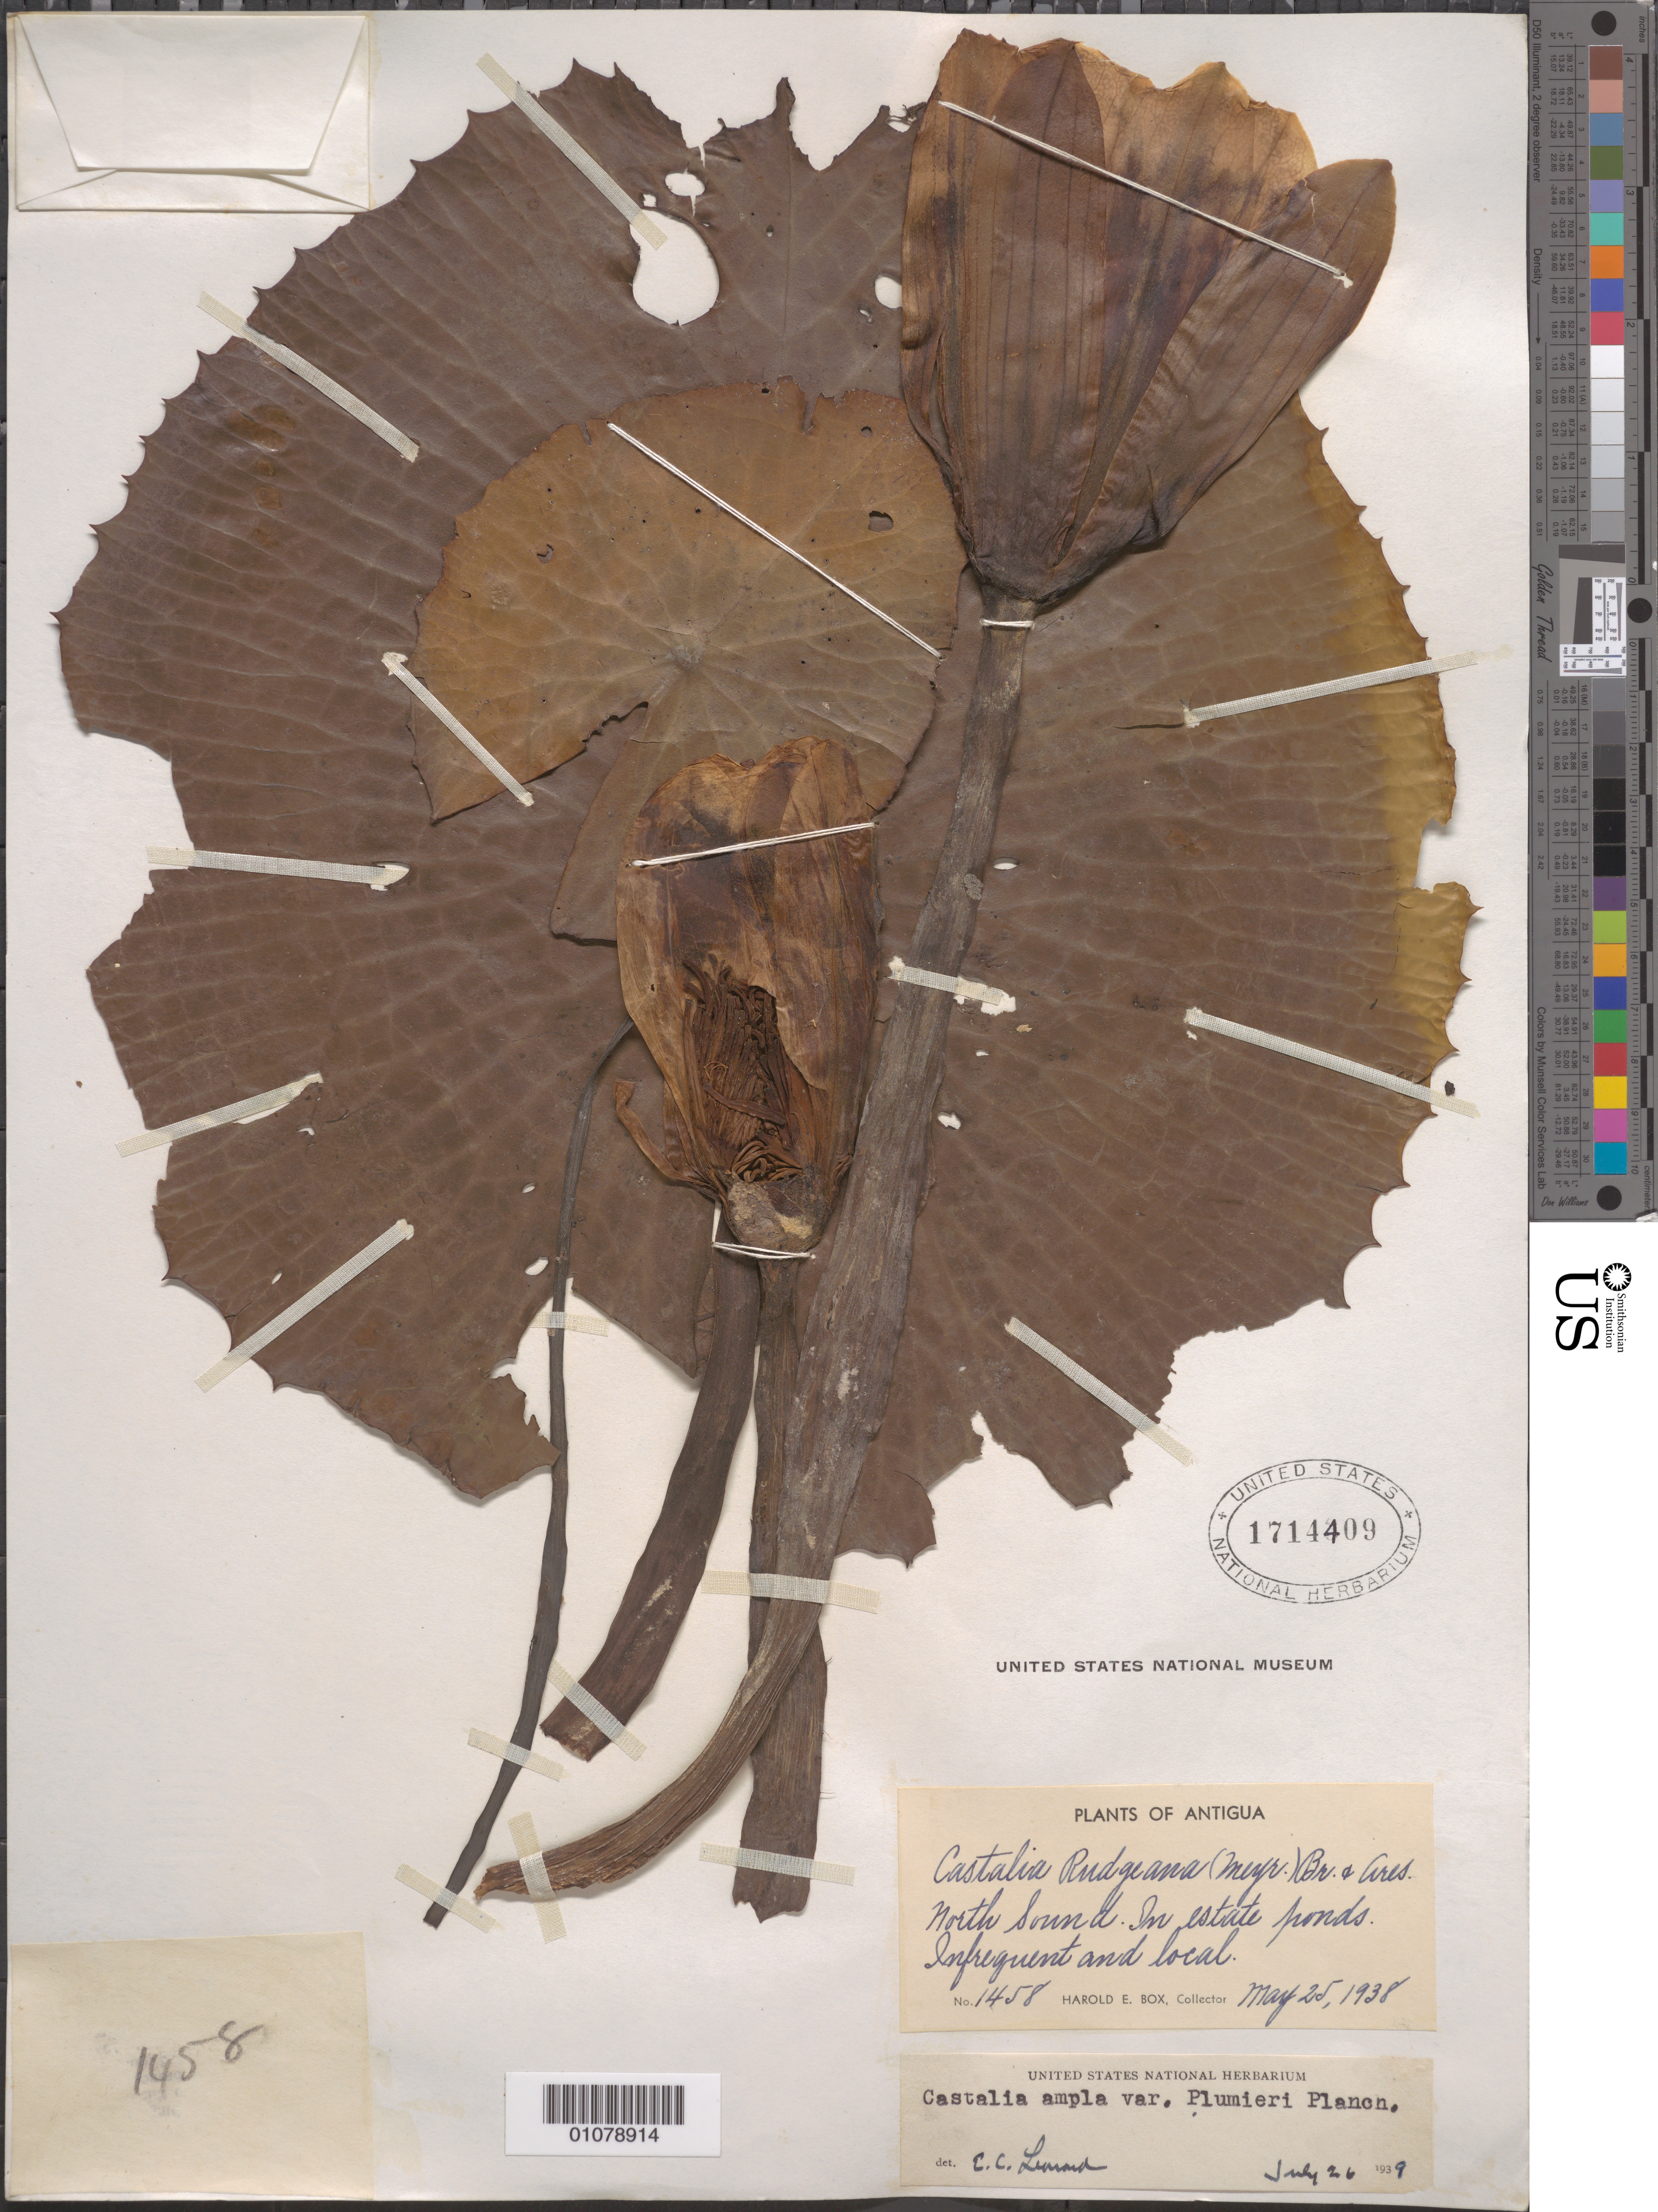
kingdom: Plantae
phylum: Tracheophyta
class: Magnoliopsida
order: Nymphaeales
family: Nymphaeaceae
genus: Nymphaea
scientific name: Nymphaea sp.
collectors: H. E. Box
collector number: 1458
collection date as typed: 25 May 1938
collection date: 1938-05-25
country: Antigua and Barbuda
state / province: Saint Peter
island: Antigua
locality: North Sound.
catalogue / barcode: US 1714409